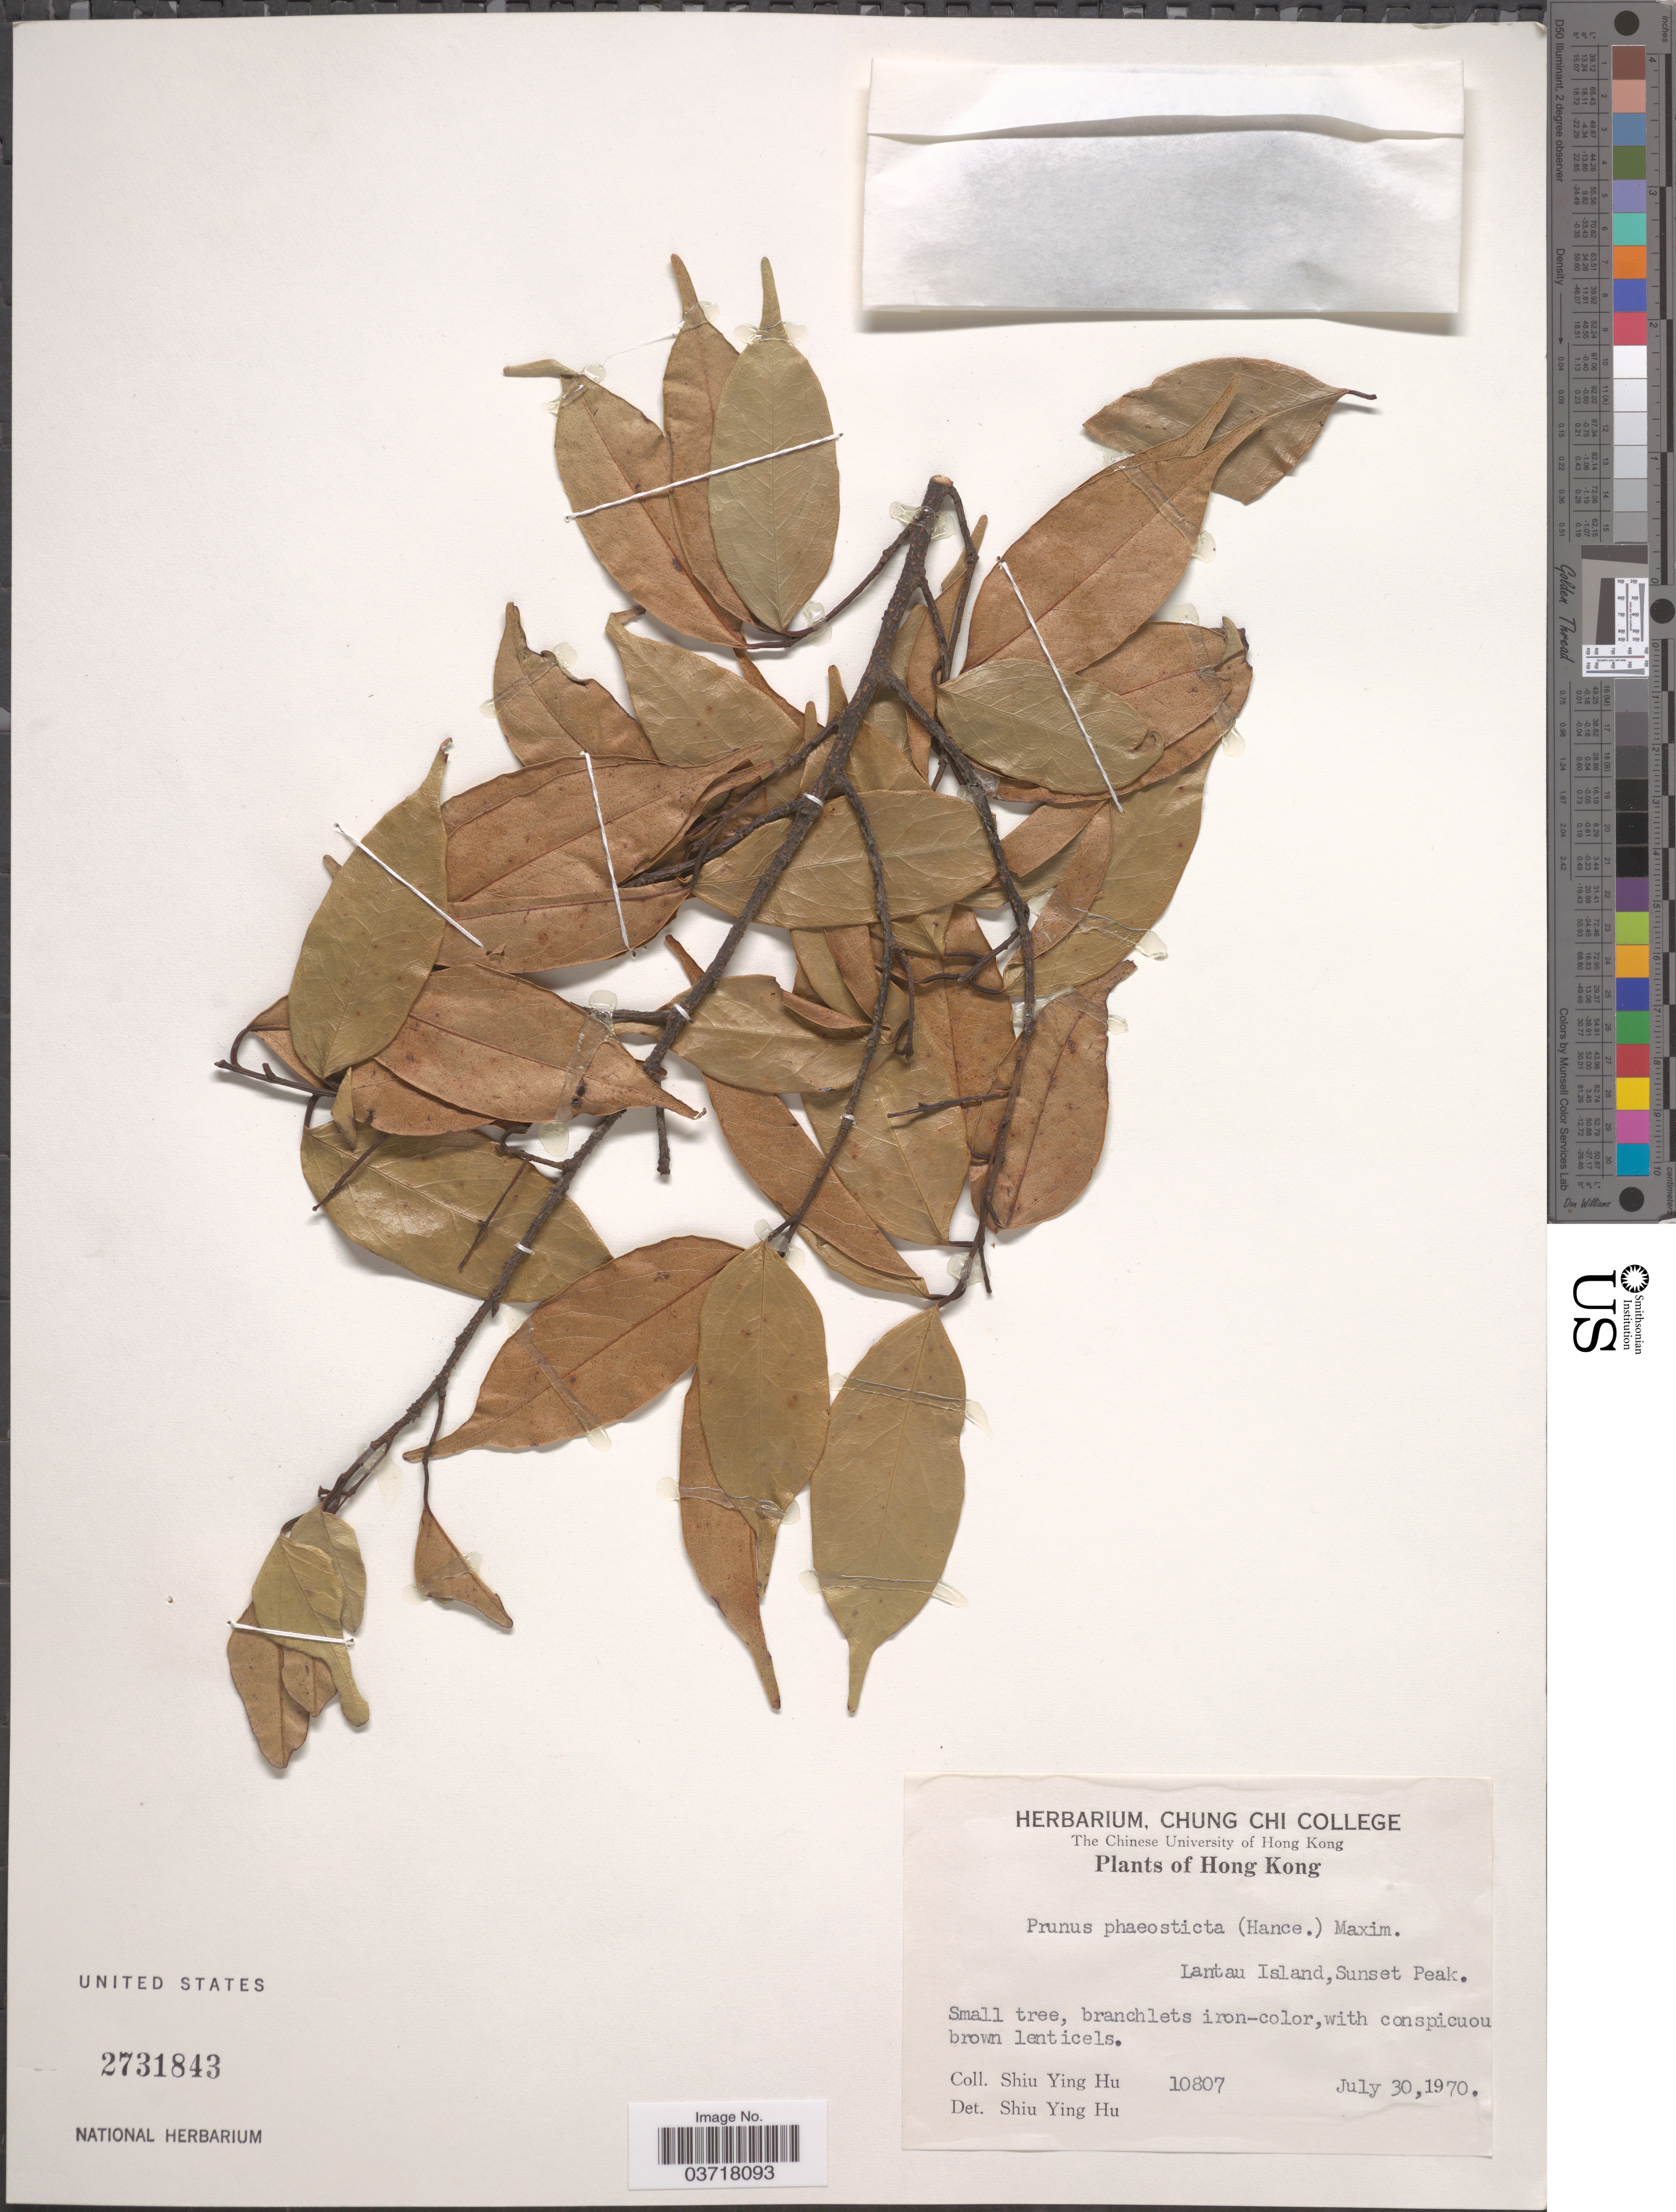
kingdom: Plantae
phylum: Tracheophyta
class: Magnoliopsida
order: Rosales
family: Rosaceae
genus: Prunus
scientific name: Prunus phaeosticta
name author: (Hance) Maxim.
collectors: S. Y. Hu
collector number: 10807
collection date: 1970-07-30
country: China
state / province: Hong Kong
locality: Lantau Island, Sunset Peak.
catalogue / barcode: US 2731843